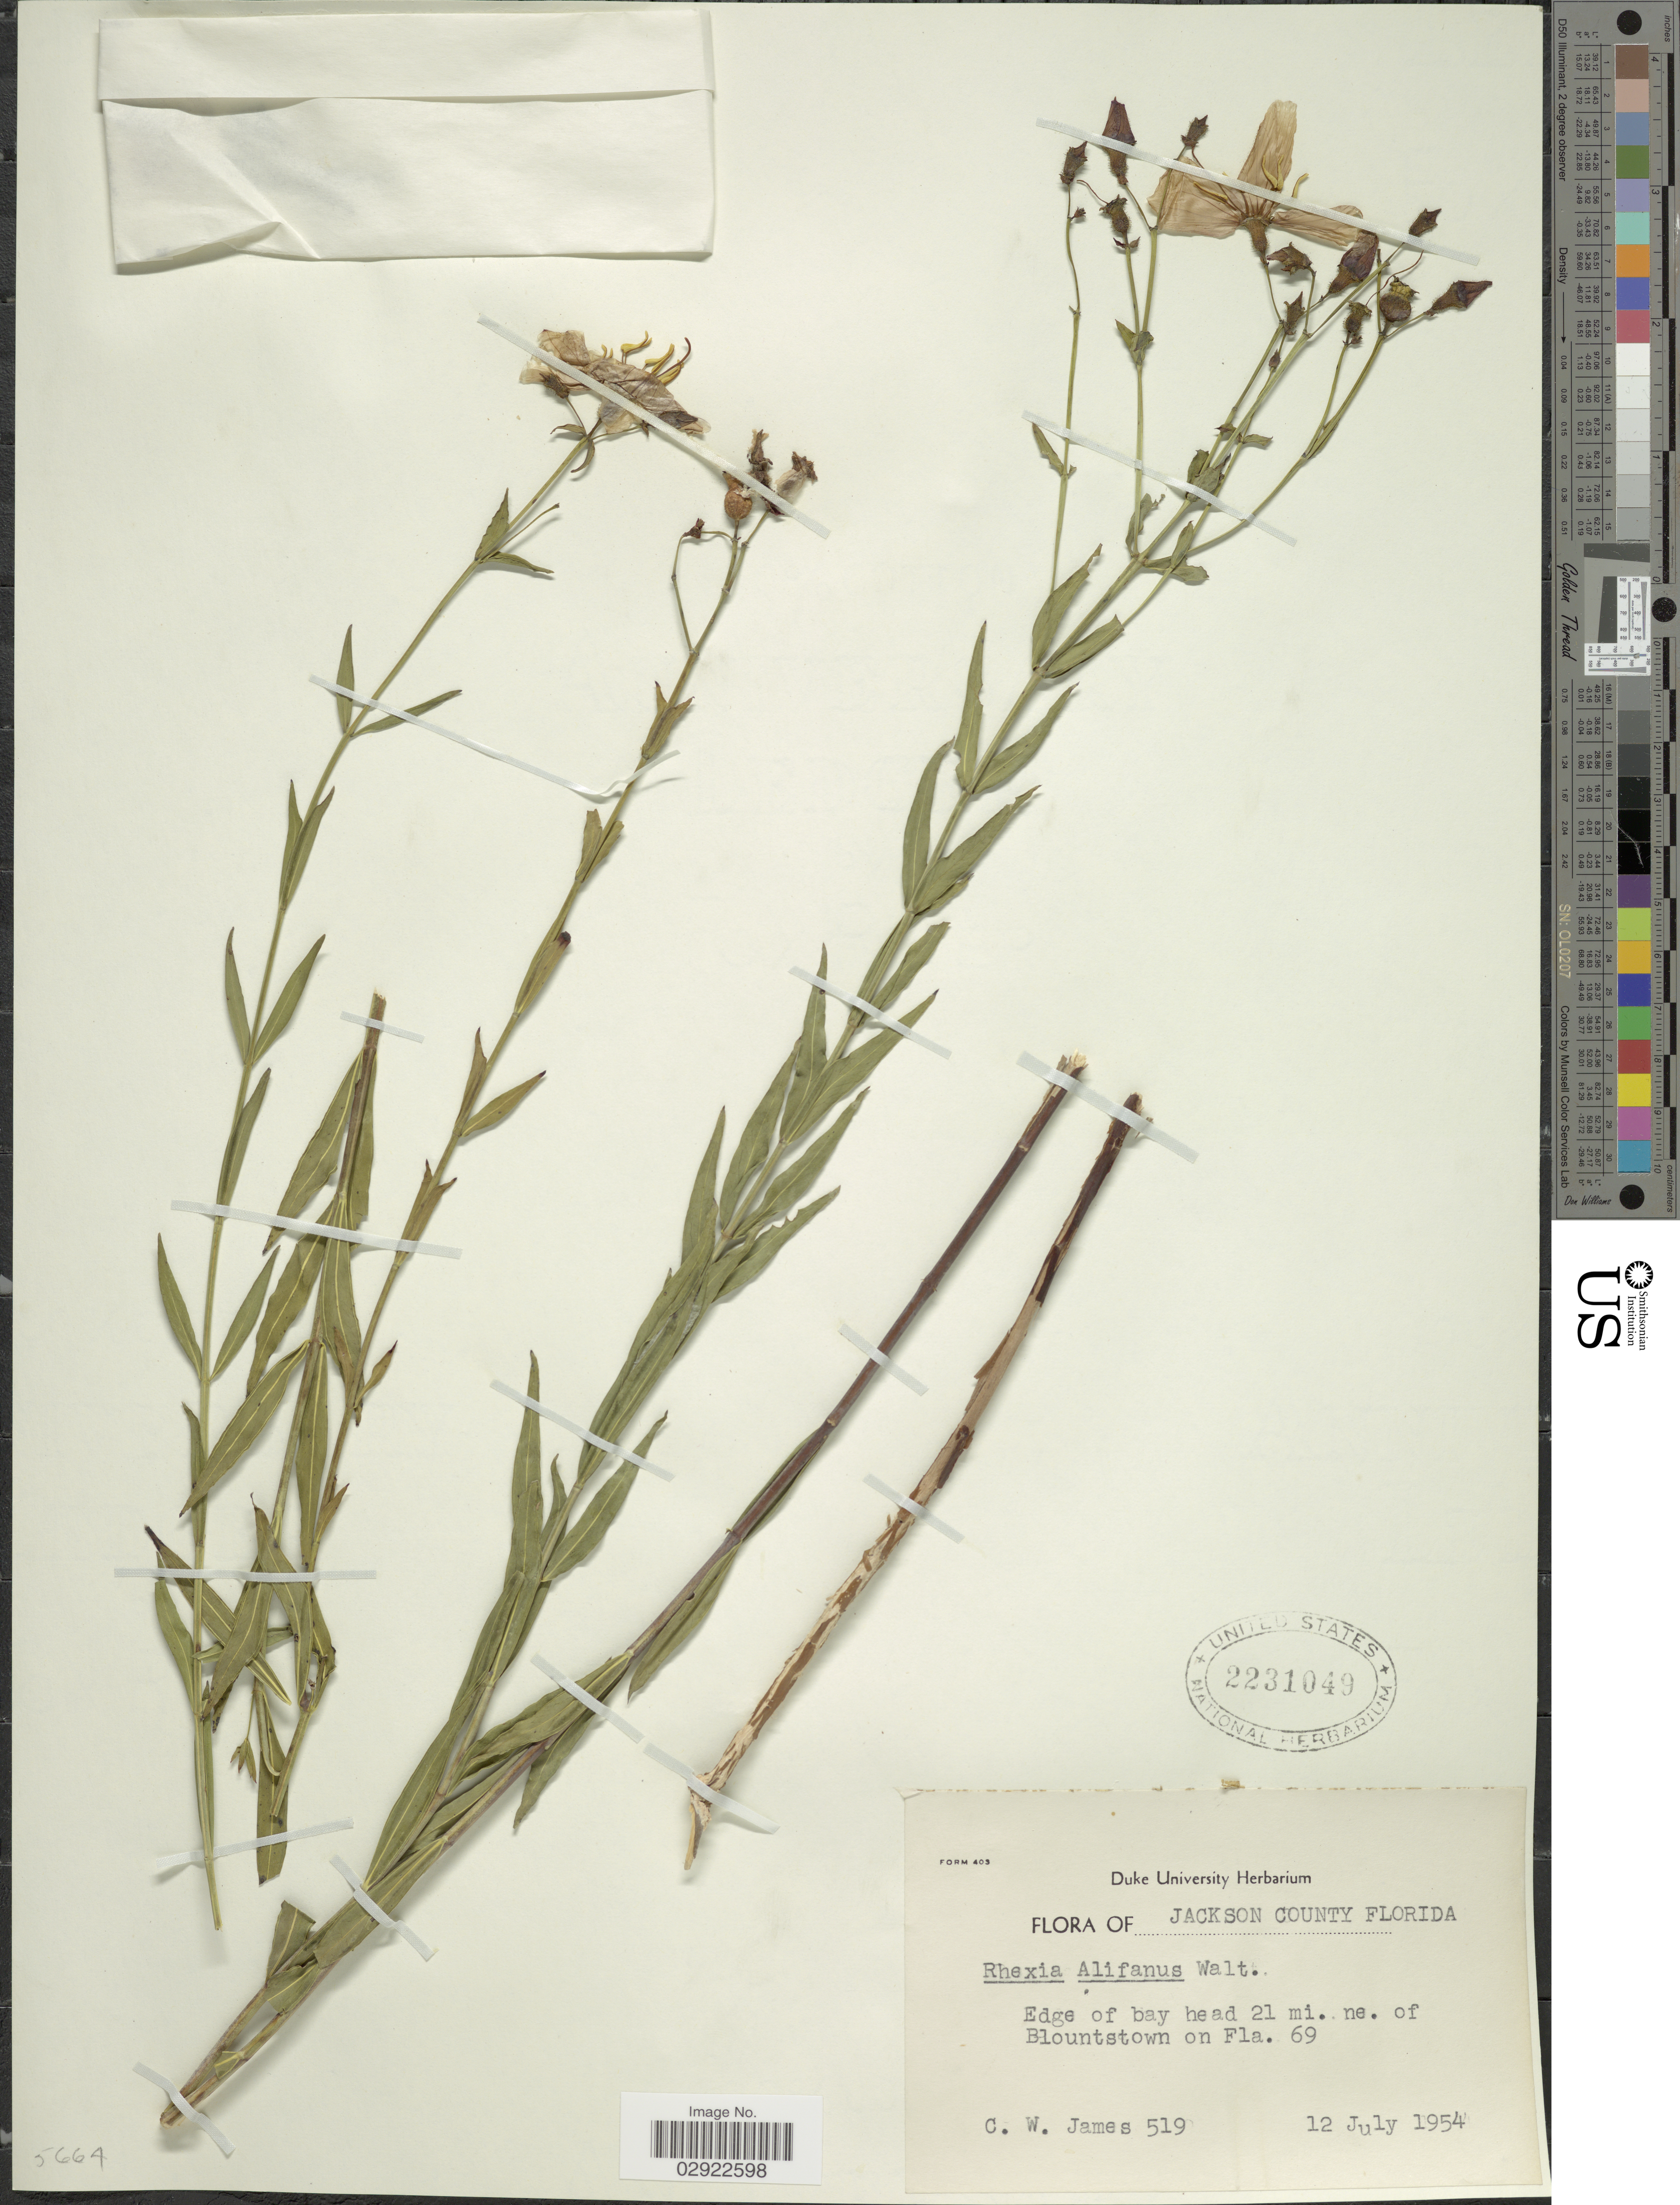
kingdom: Plantae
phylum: Tracheophyta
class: Magnoliopsida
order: Myrtales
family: Melastomataceae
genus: Rhexia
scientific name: Rhexia alifanus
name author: Walter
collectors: C. W. James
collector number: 519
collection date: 1954-07-12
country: United States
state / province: Florida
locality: Jackson County. Edge of bay head 21 mi. ne. of Blountstown on Fla. 69.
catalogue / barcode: US 2231049